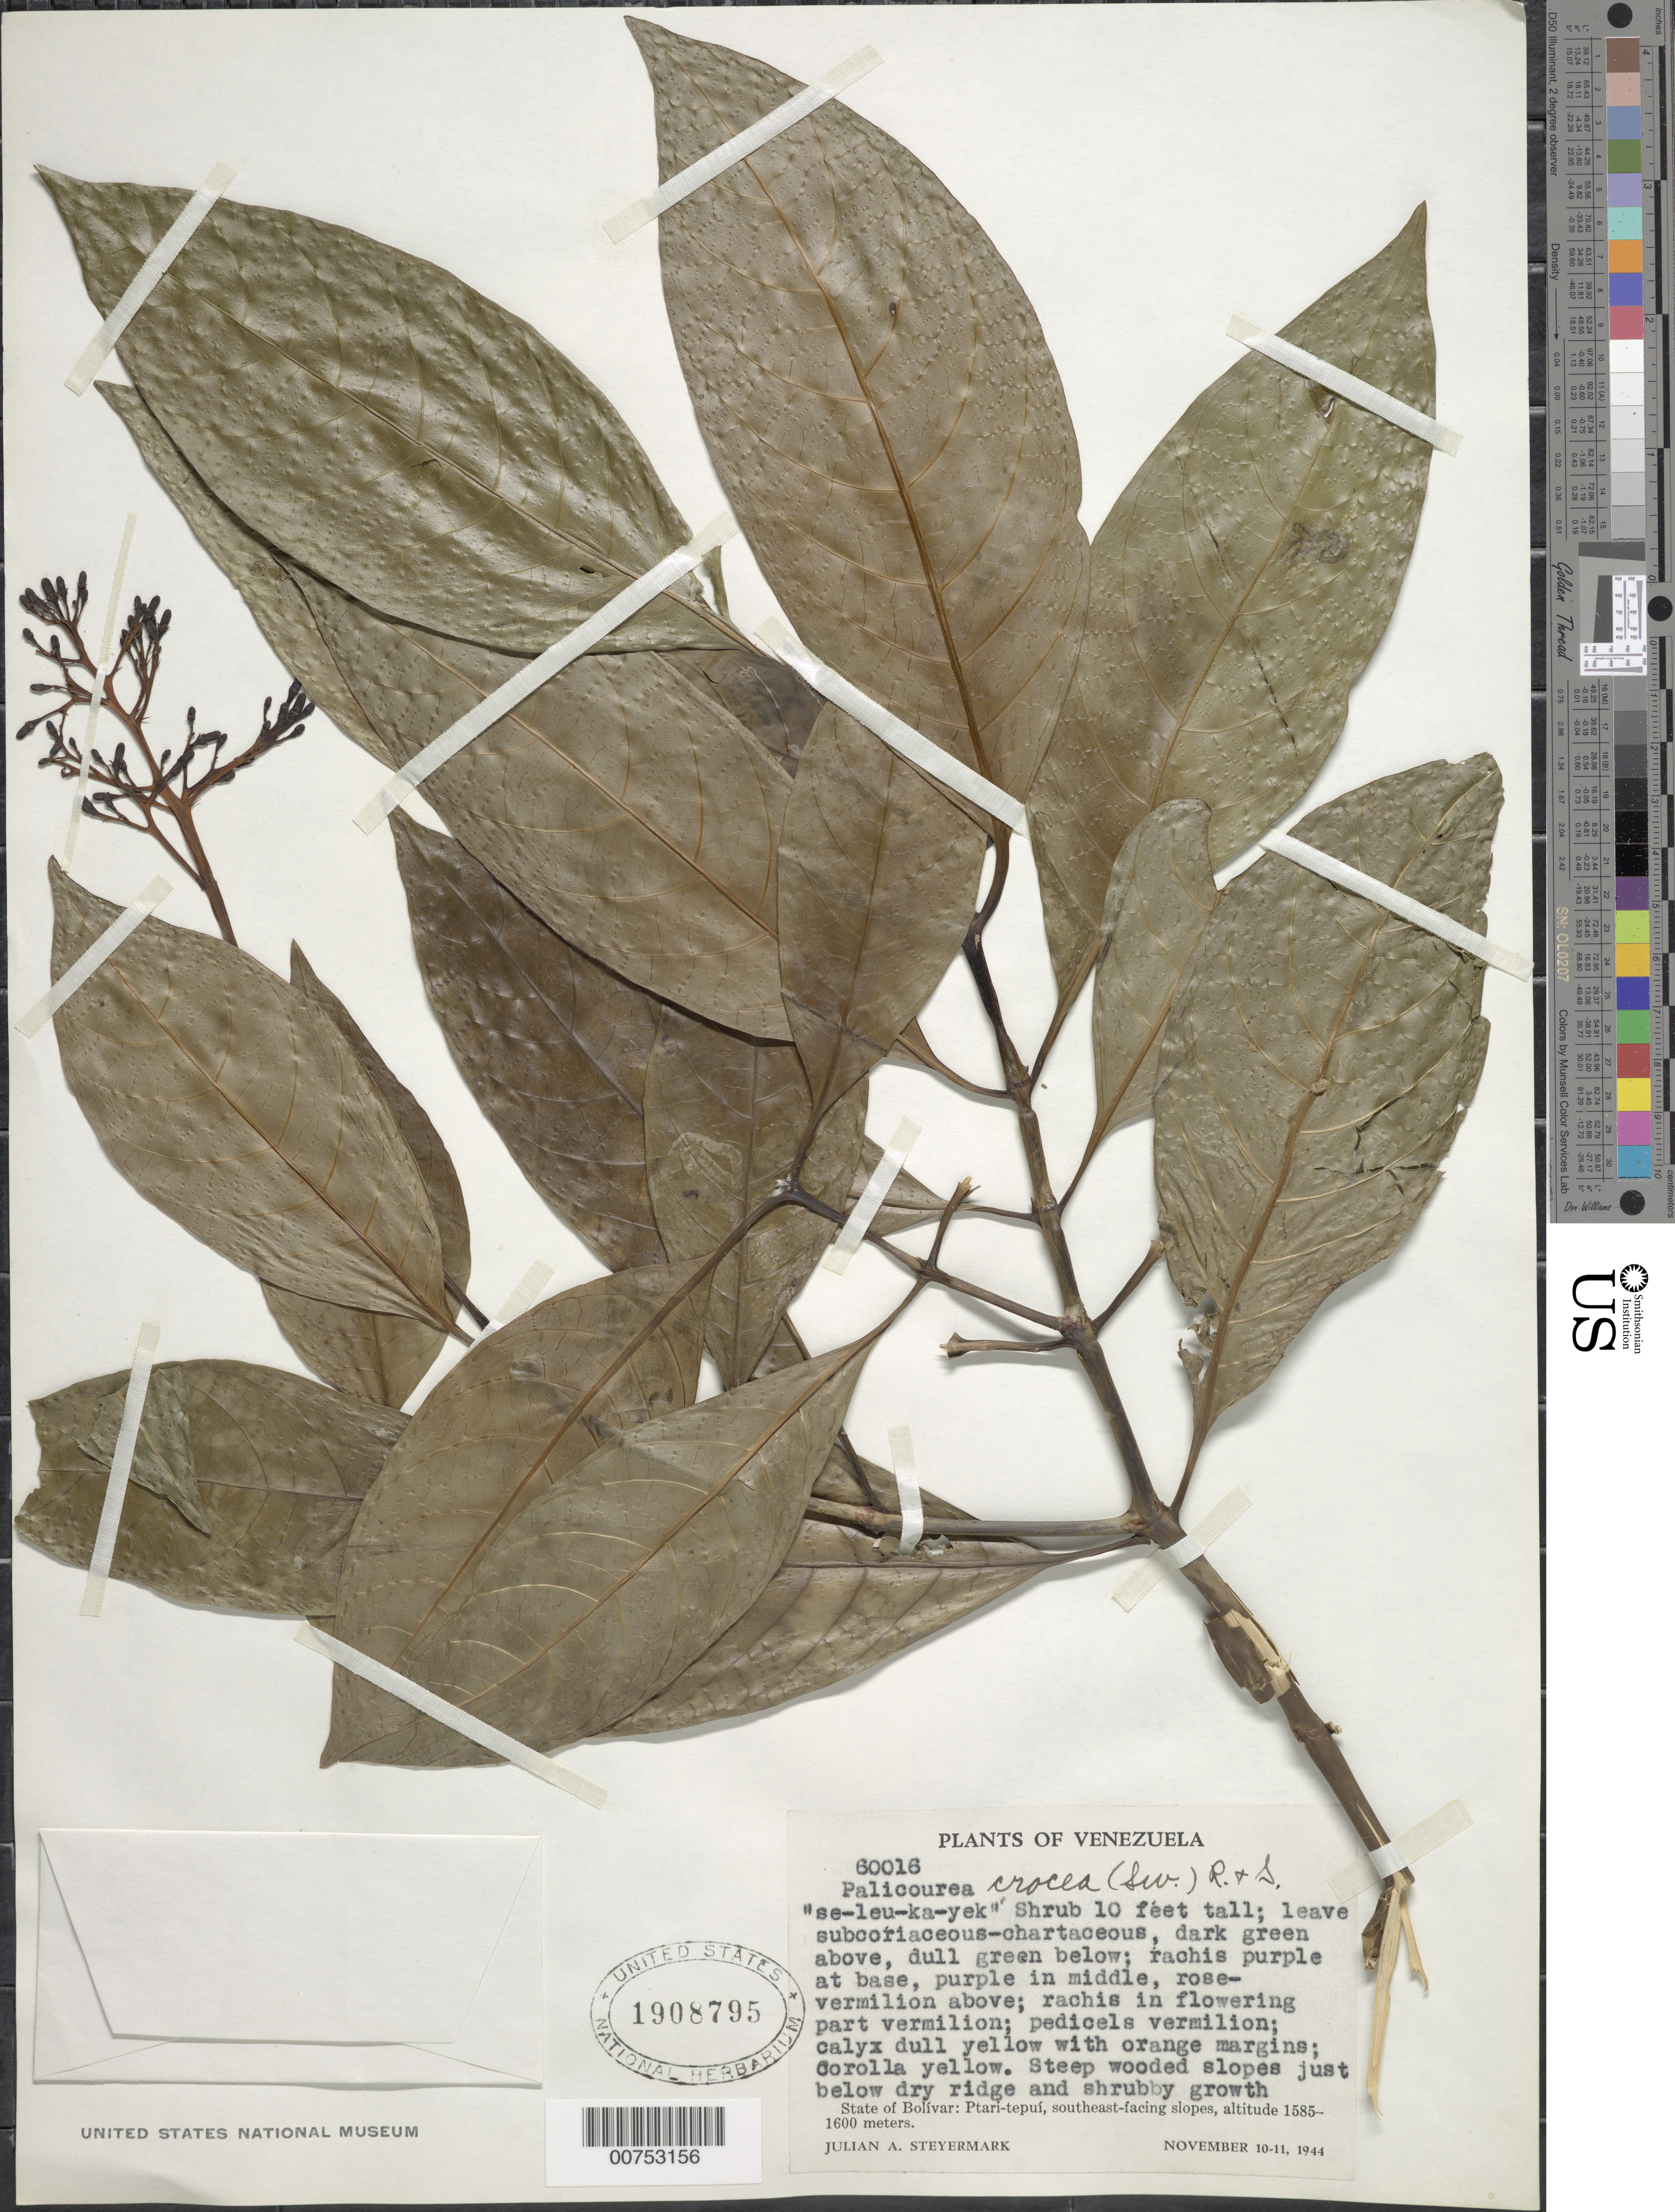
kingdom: Plantae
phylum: Tracheophyta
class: Magnoliopsida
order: Gentianales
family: Rubiaceae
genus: Palicourea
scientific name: Palicourea crocea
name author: (Sw.) Schult.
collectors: J. Steyermark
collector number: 60016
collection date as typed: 10-Nov-44 to 11-Nov-44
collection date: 1944-11-10/1944-11-11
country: Venezuela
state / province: Bolívar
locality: Ptari-tepuí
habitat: Southeast-facing slopes; steep wooded slopes just below dry ridge and shrubby growth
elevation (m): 1585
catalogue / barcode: US 1908795